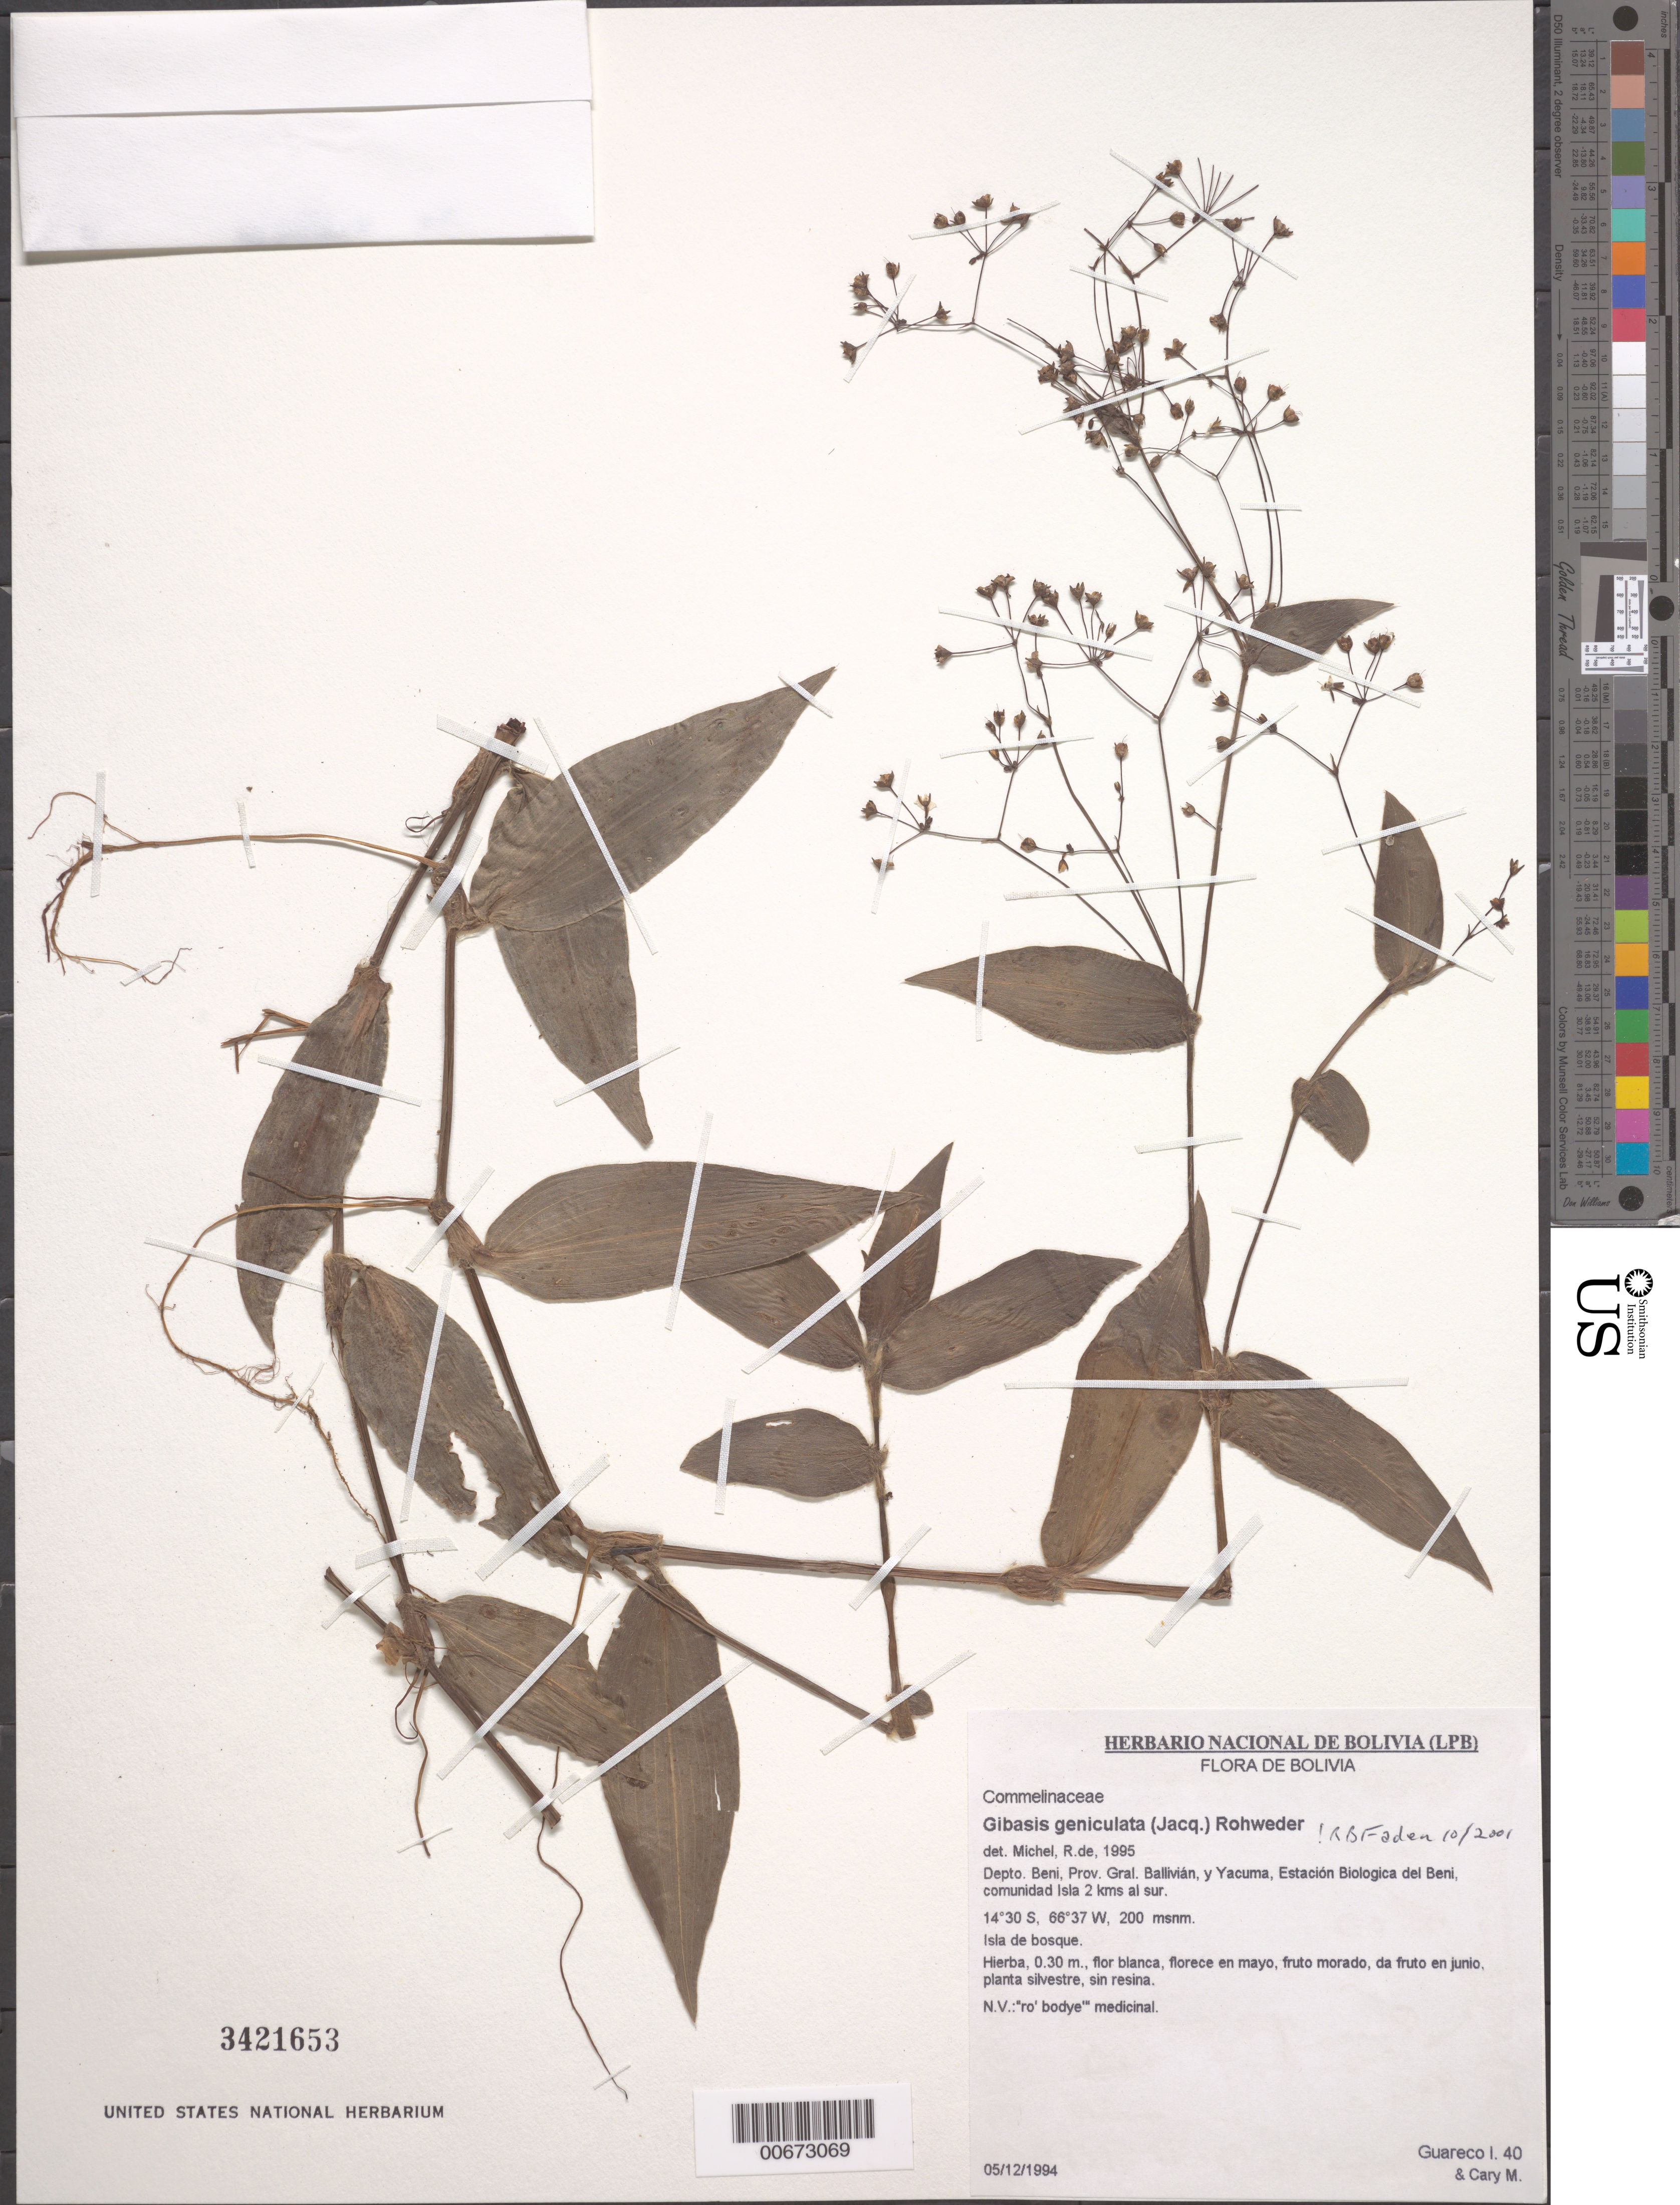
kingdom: Plantae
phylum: Tracheophyta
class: Liliopsida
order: Commelinales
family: Commelinaceae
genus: Gibasis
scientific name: Gibasis geniculata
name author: (Jacq.) Rohweder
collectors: I. Guareco & M. Cary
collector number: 40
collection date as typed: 05 Dec 1994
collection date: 1994-12-05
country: Bolivia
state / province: Beni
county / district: General José Ballivián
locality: also Yacuma, Estacion Biologica del Beni communidad Isla.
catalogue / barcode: US 3421653